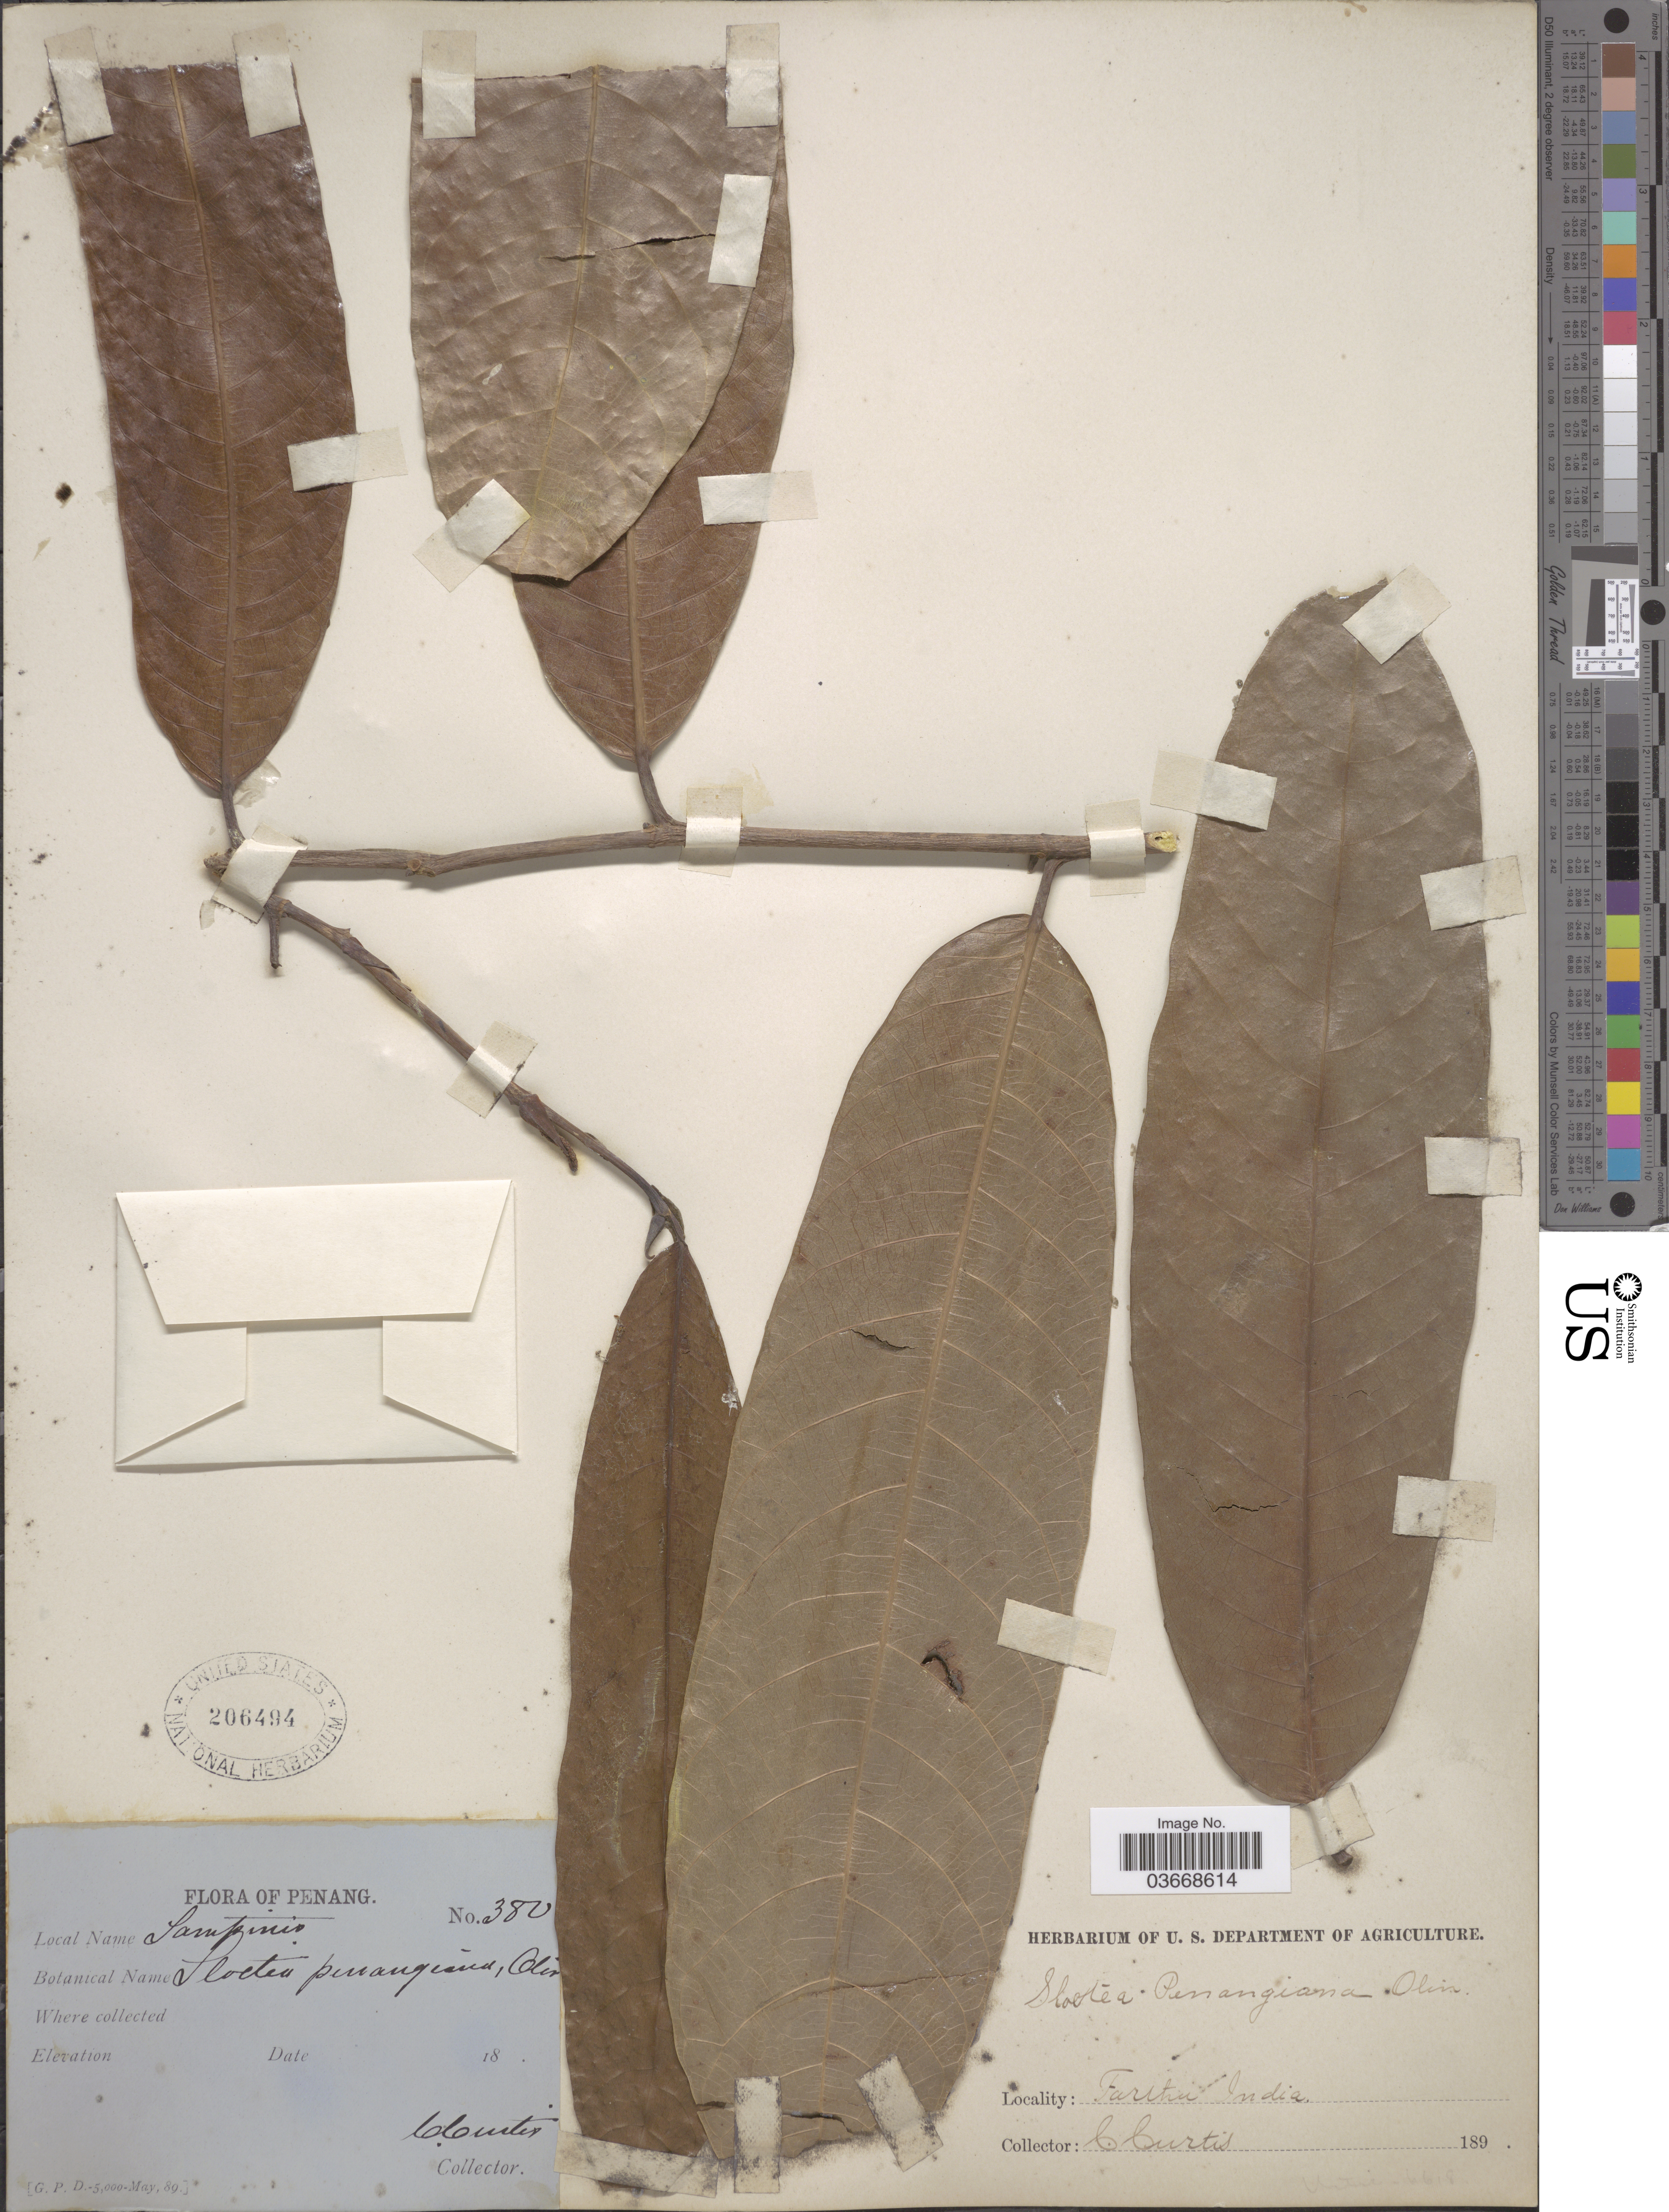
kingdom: Plantae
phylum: Tracheophyta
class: Magnoliopsida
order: Rosales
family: Moraceae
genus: Sloetia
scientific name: Sloetia penangiana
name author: Oliv.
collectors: C. Curtis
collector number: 380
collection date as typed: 189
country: Malaysia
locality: Penang. Farther India.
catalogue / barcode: US 206494